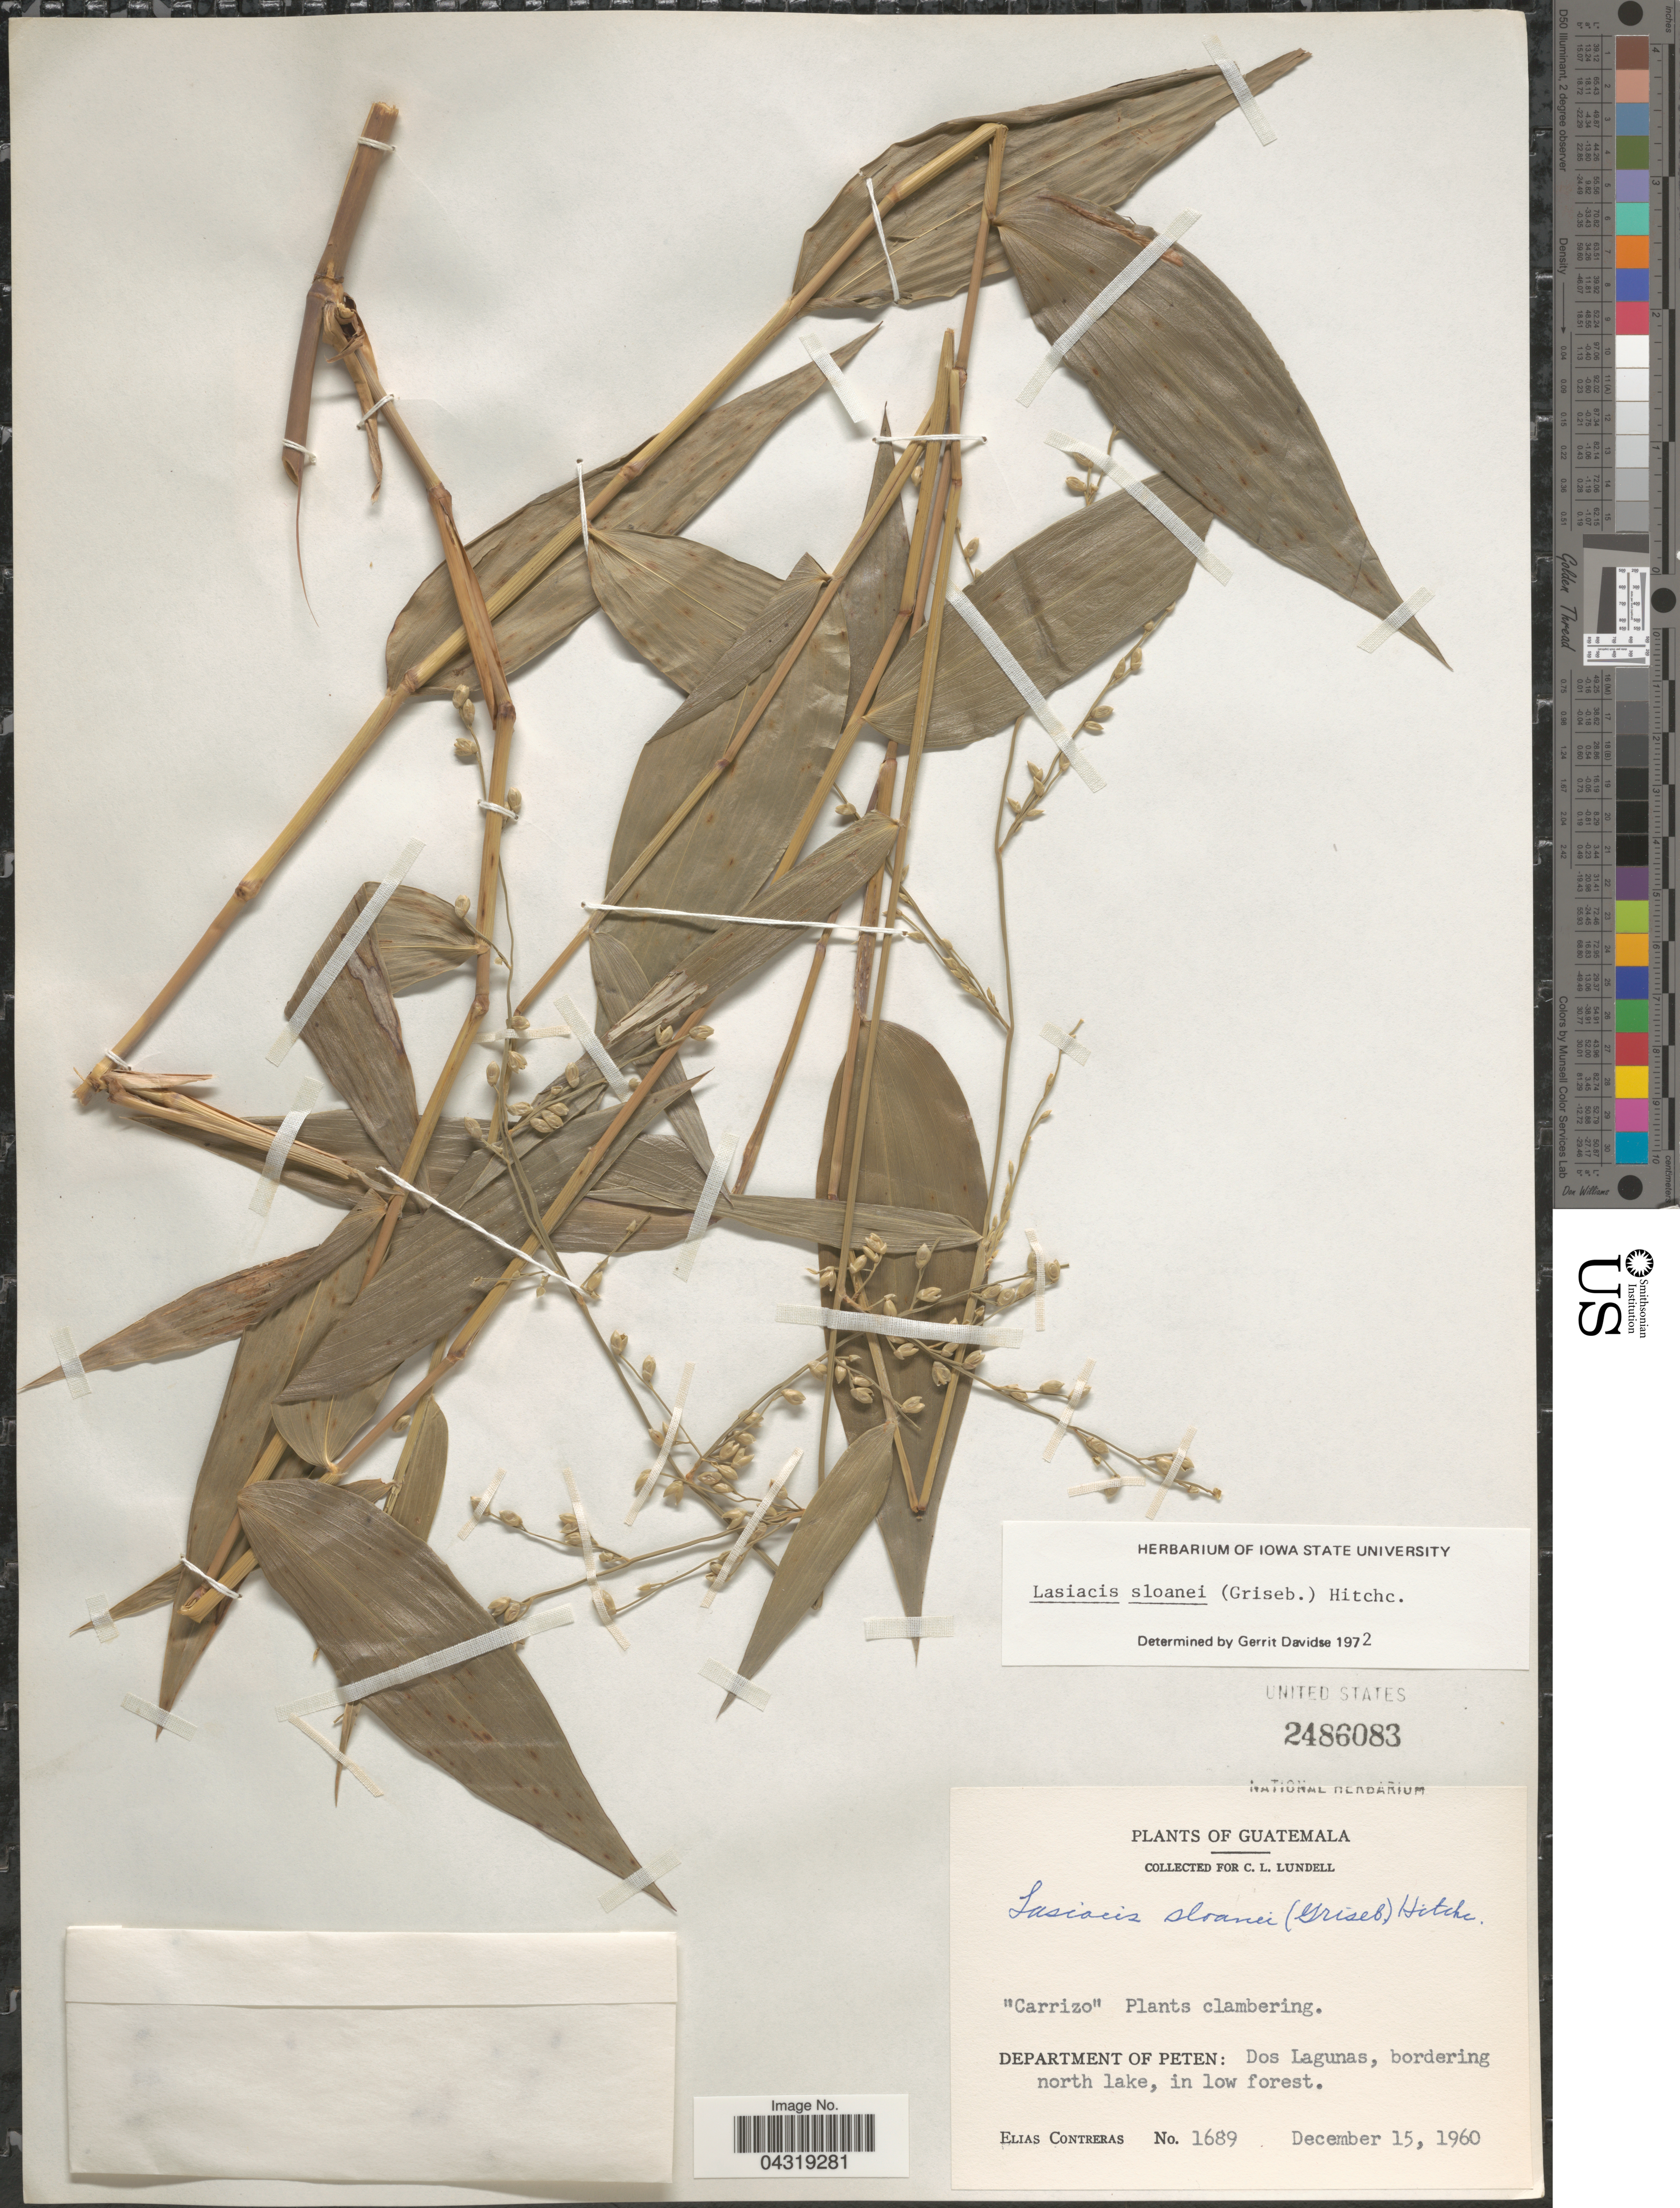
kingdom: Plantae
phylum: Tracheophyta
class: Liliopsida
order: Poales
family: Poaceae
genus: Lasiacis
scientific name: Lasiacis sloanei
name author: (Griseb.) Hitchc.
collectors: E. Contreras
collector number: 1689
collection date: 1960-12-15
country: Guatemala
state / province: El Peten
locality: Department of Peten: Dos Lagunas, bordering north lake, in low forest.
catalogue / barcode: US 2486083